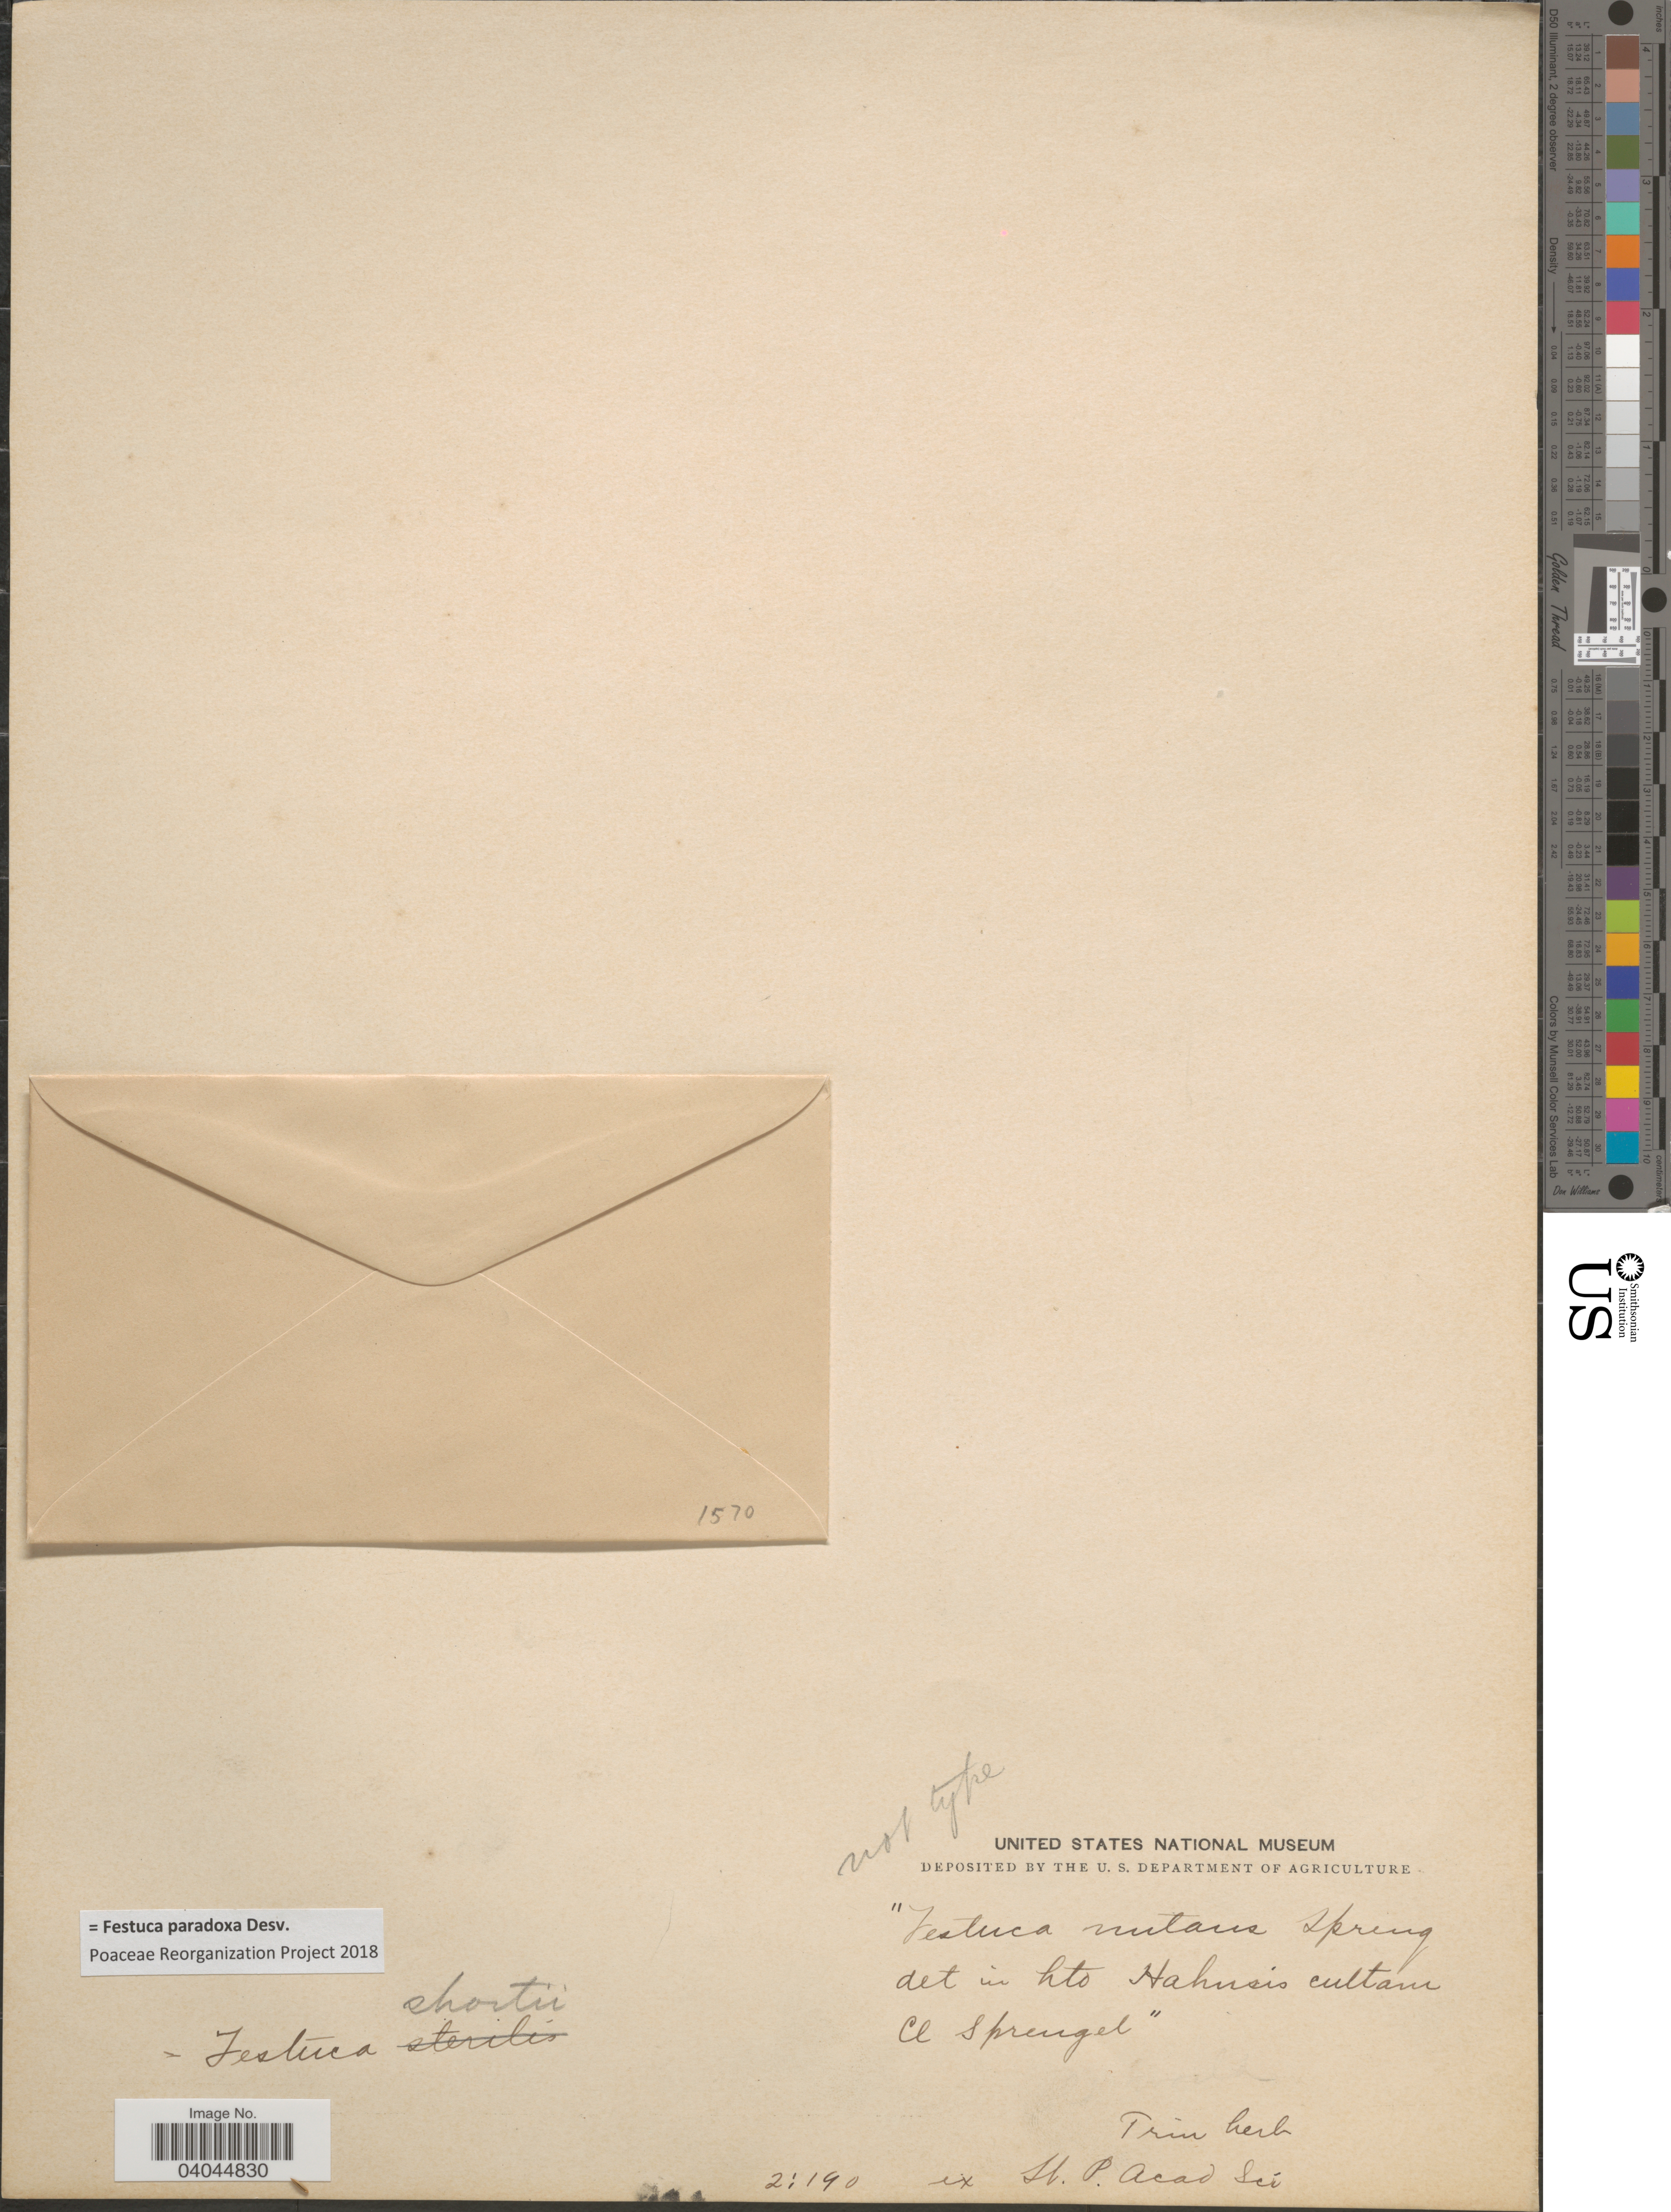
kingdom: Plantae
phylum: Tracheophyta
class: Liliopsida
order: Poales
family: Poaceae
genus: Festuca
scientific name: Festuca paradoxa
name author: Desv.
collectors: Ex herb. St. P. Acad Sci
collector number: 2:190?